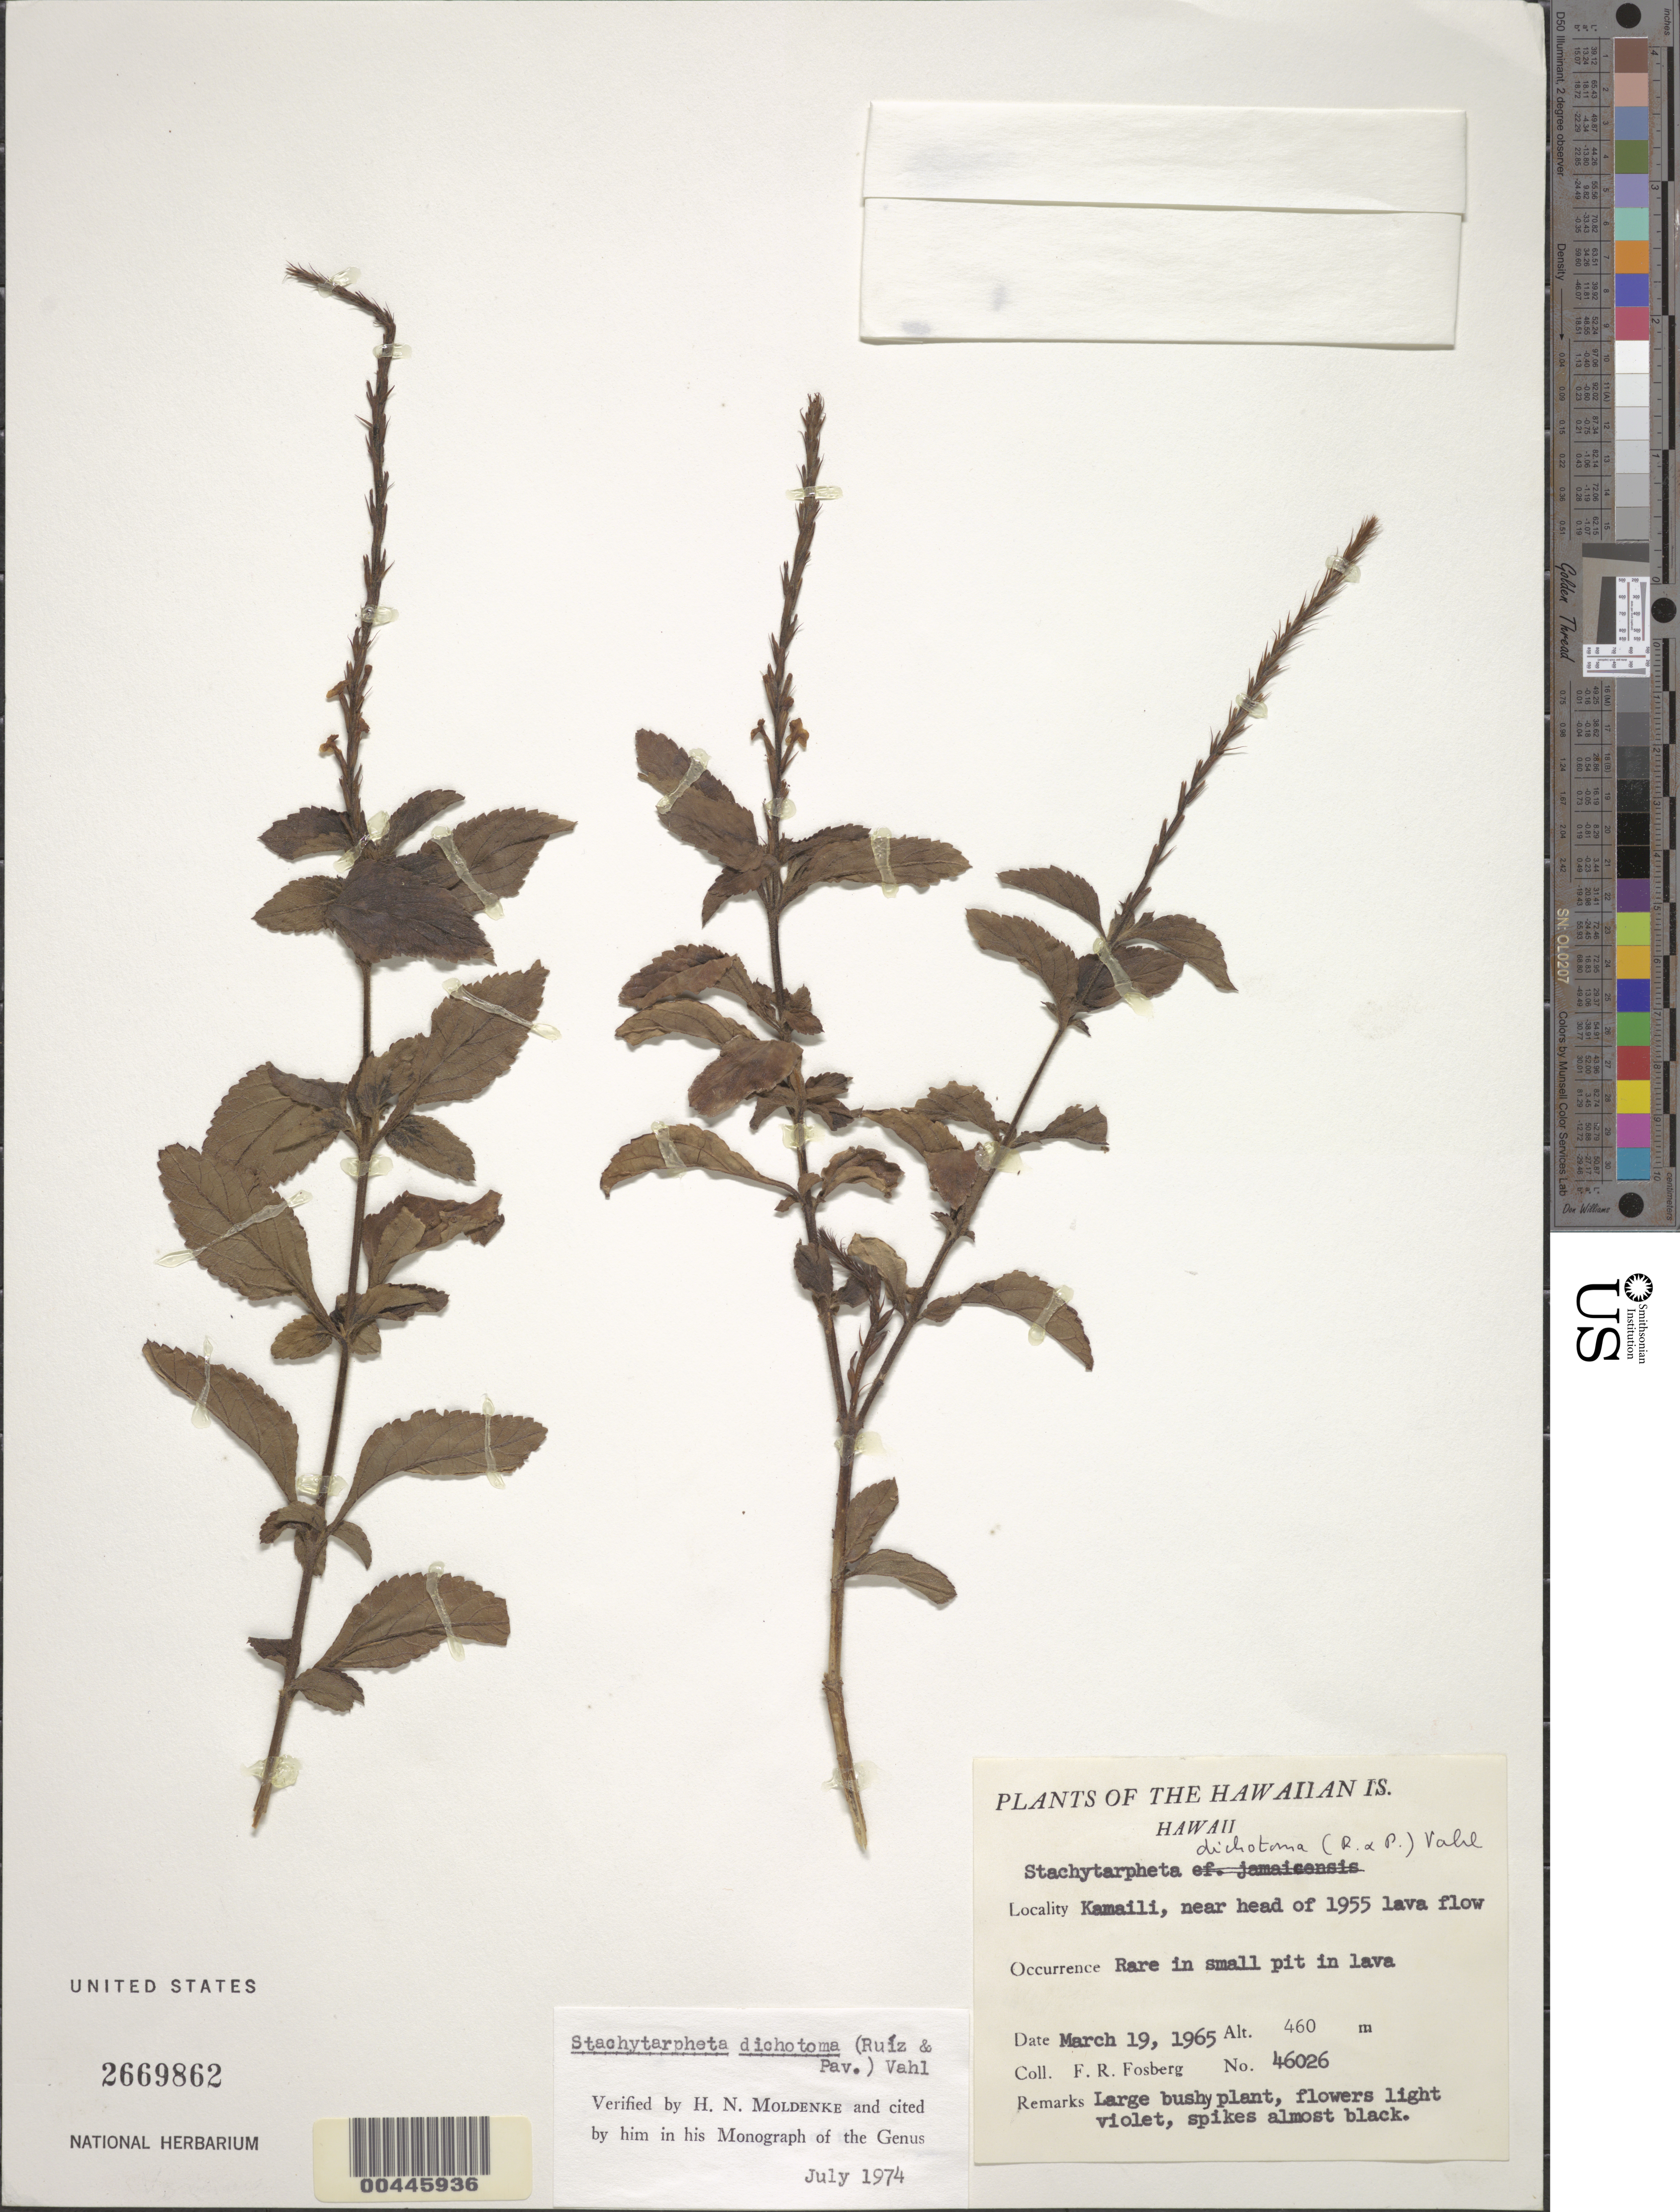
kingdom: Plantae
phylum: Tracheophyta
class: Magnoliopsida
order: Lamiales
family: Verbenaceae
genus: Stachytarpheta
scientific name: Stachytarpheta dichotoma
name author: (Ruiz & Pav.) Vahl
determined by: Moldenke, H. N.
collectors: F. R. Fosberg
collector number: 46026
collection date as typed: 19 Mar 1965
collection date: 1965-03-19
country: United States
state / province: Hawaii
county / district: Hawaii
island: Hawaii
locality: Kamaili, near head of 1955 lava flow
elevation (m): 460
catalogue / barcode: US 2669862